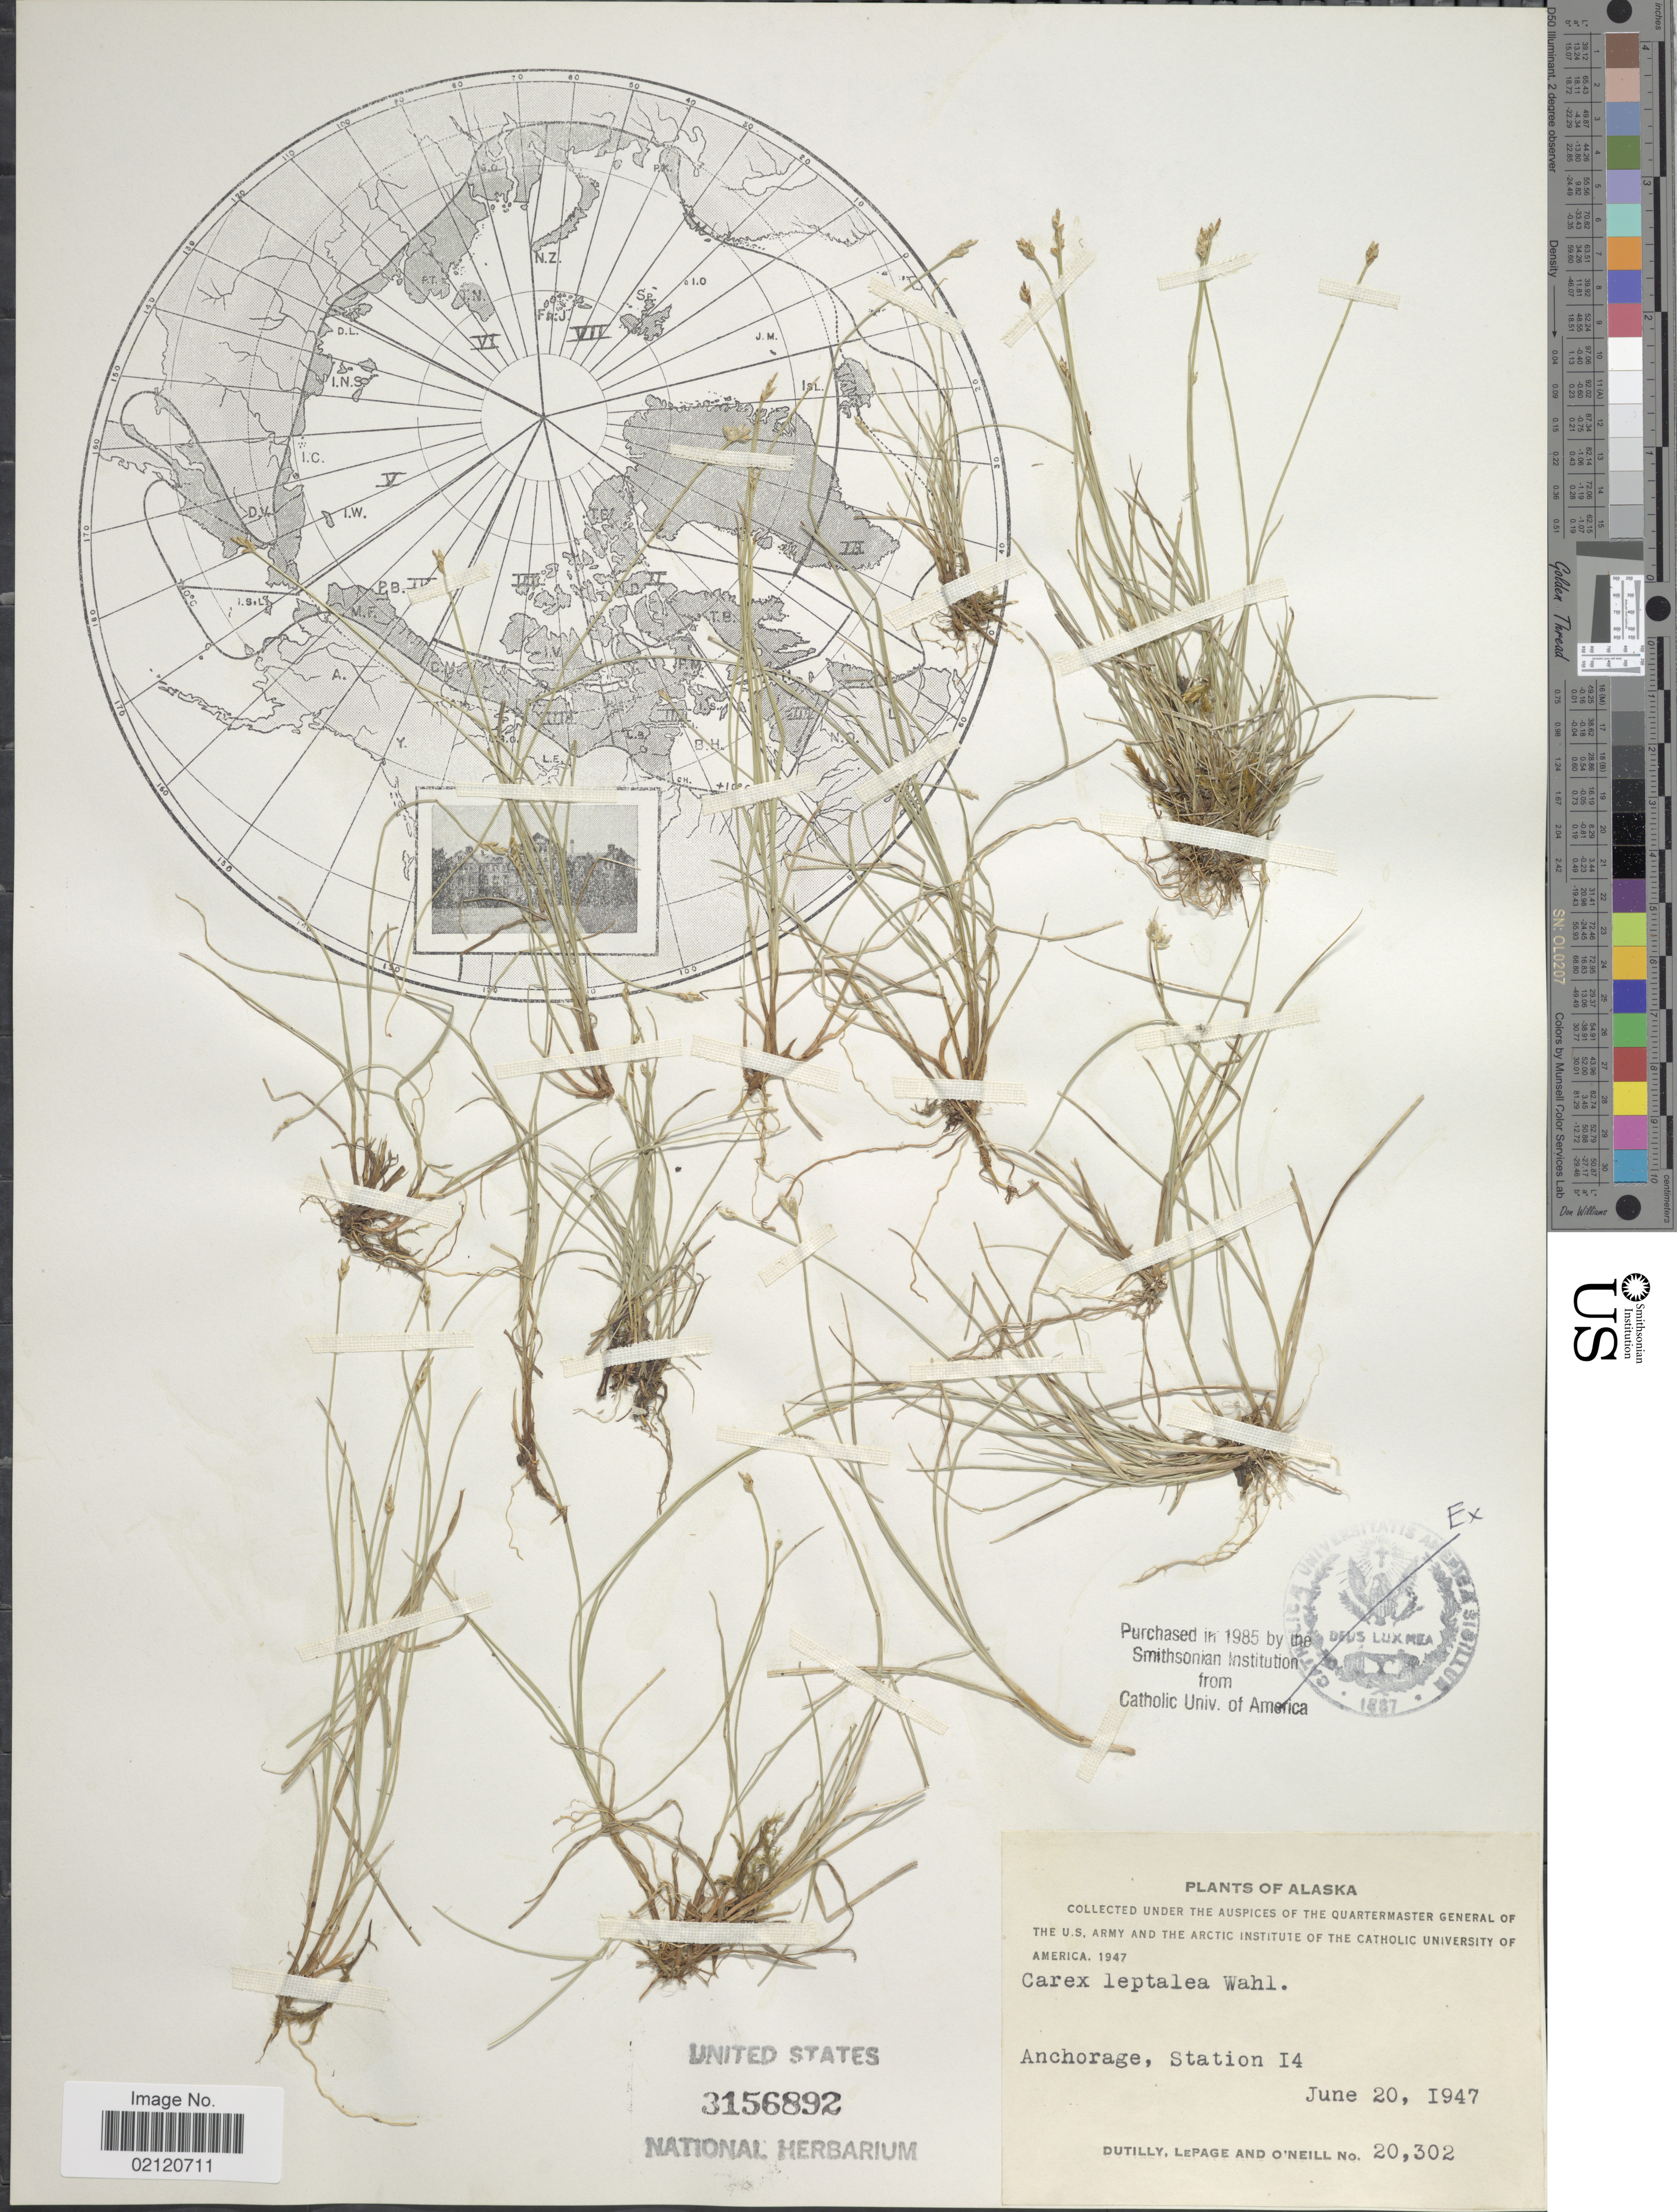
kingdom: Plantae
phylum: Tracheophyta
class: Liliopsida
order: Poales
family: Cyperaceae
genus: Carex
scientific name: Carex leptalea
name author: Wahlenb.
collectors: -. Dutilly, -. LePage & -. O'Neill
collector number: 20302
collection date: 1947-06-20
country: United States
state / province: Alaska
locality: Anchorage, Station 14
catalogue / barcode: US 3156892